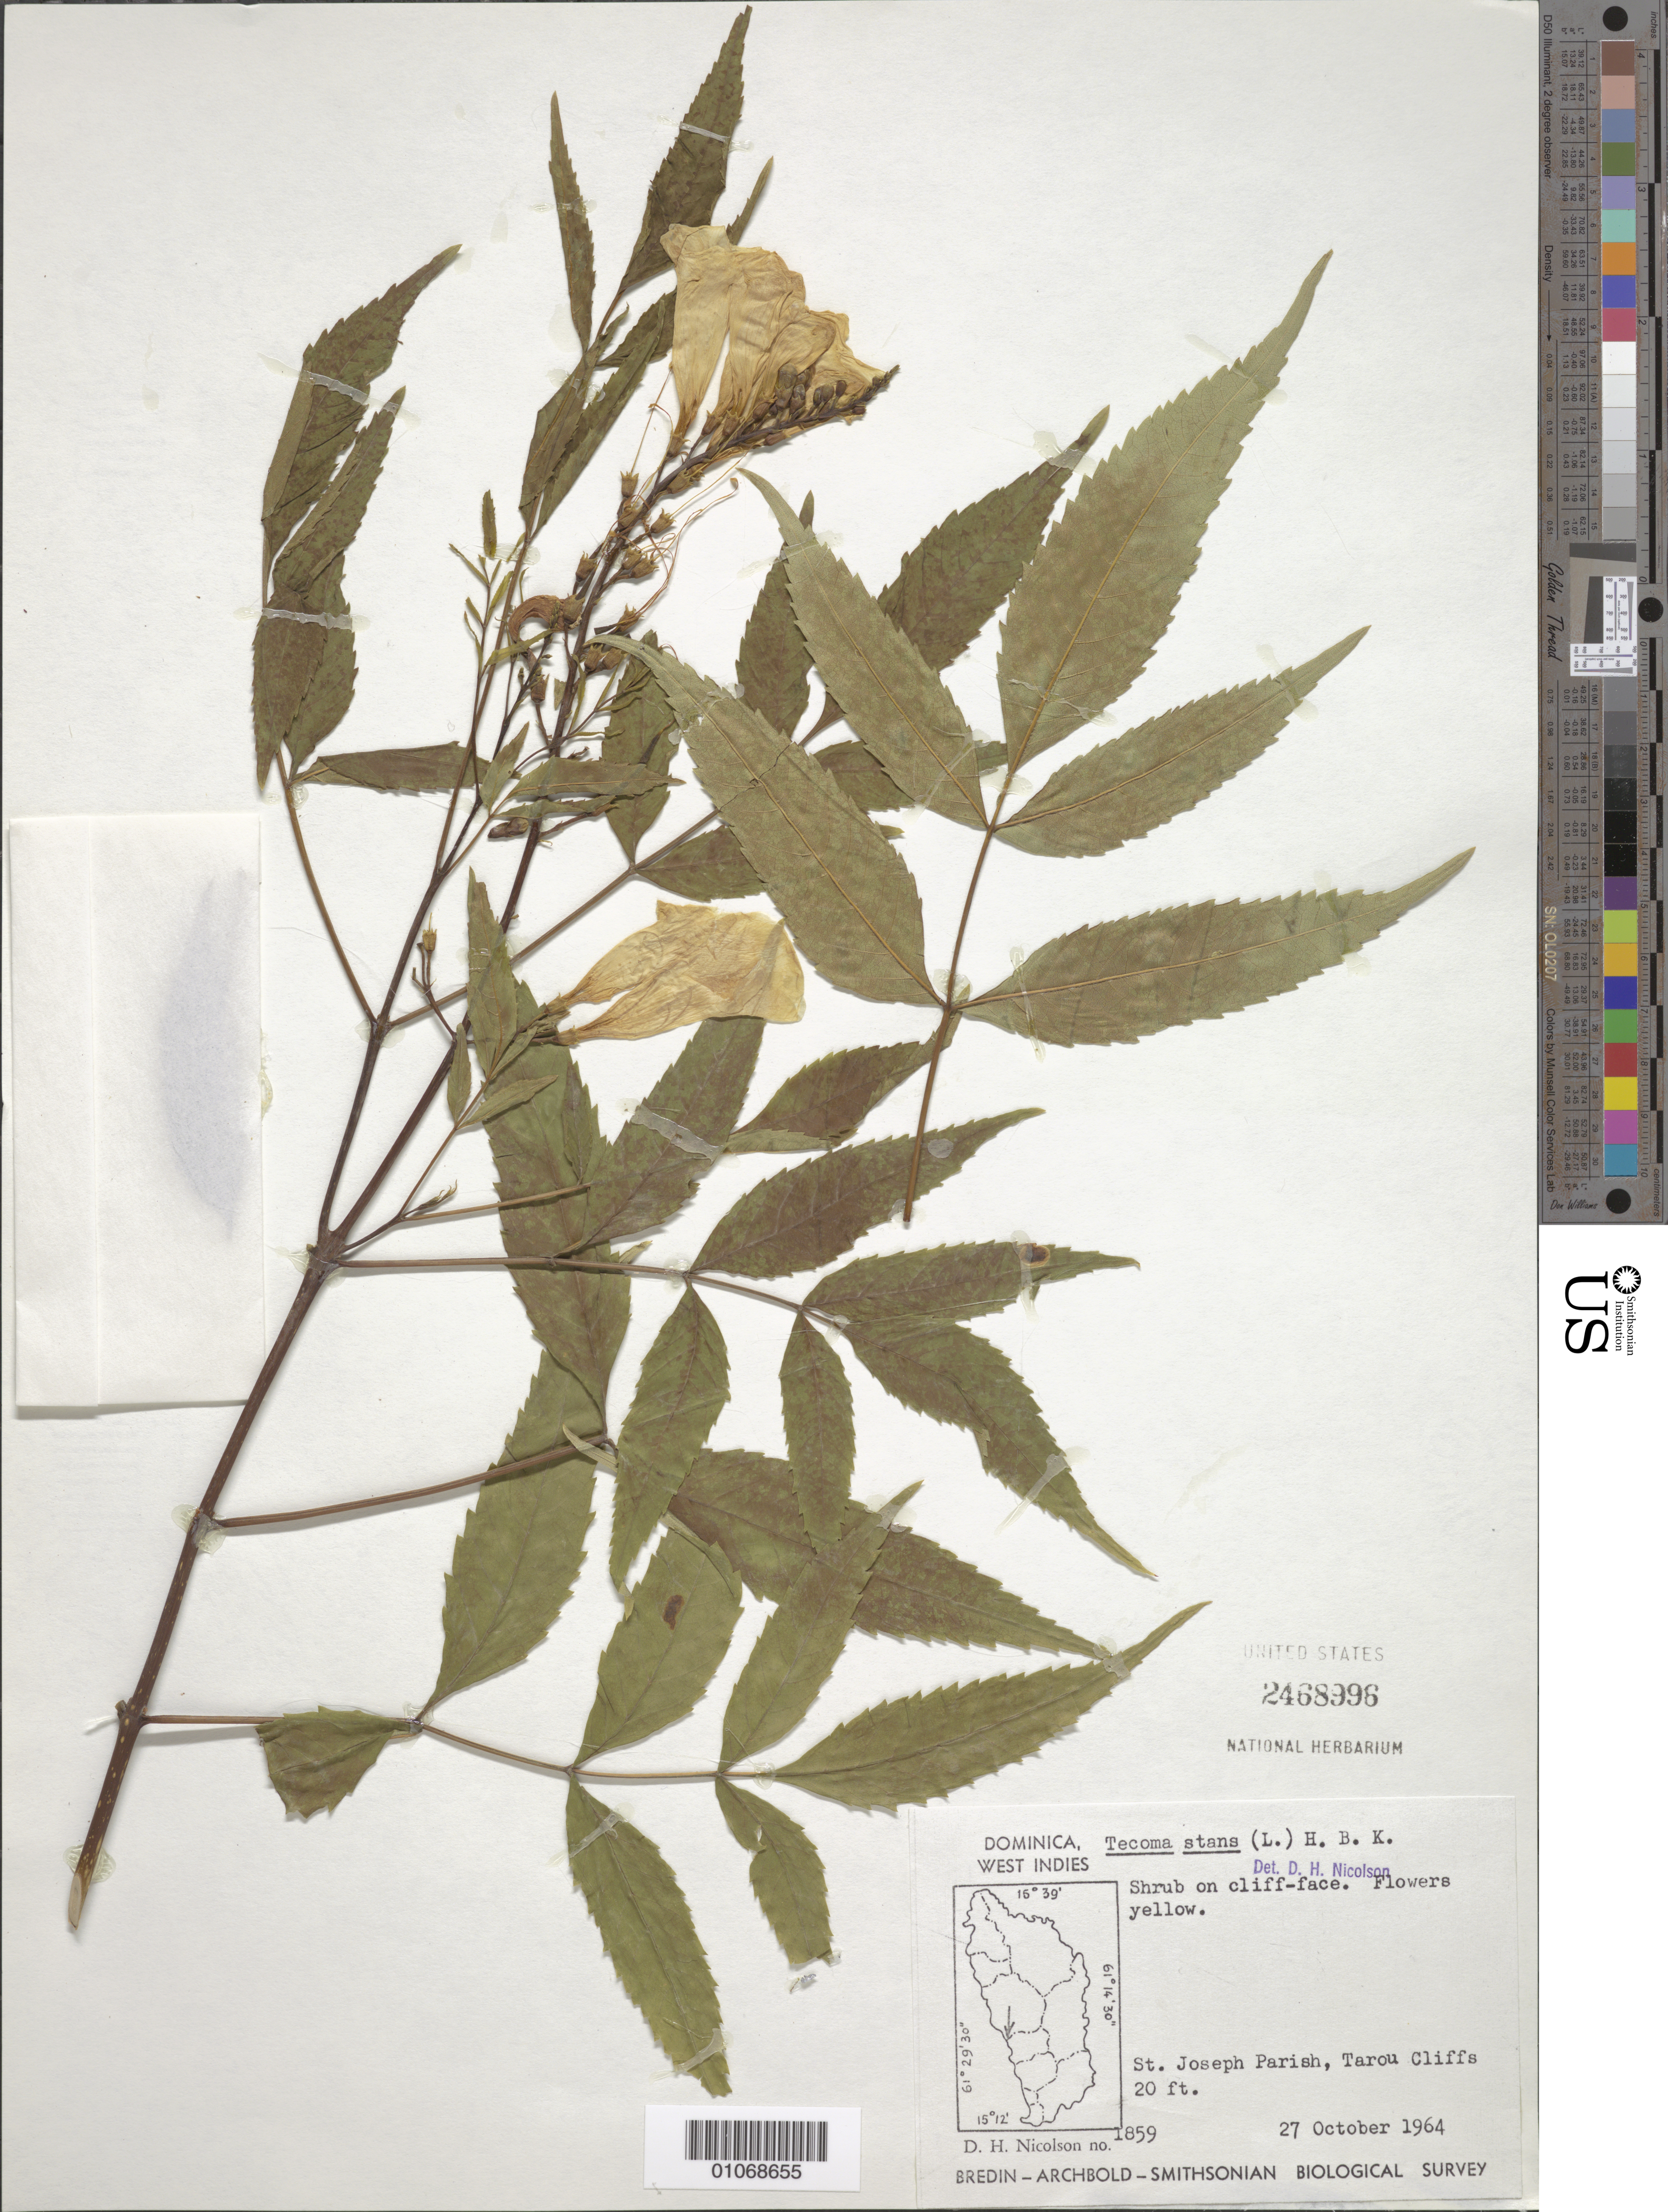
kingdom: Plantae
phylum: Tracheophyta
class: Magnoliopsida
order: Lamiales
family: Bignoniaceae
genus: Tecoma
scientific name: Tecoma stans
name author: (L.) Juss. ex Kunth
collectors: D. H. Nicolson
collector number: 1859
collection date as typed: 27 Oct 1964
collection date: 1964-10-27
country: Dominica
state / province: St. Joseph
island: Dominica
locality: Tarou Cliffs.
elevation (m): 6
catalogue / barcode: US 2468996